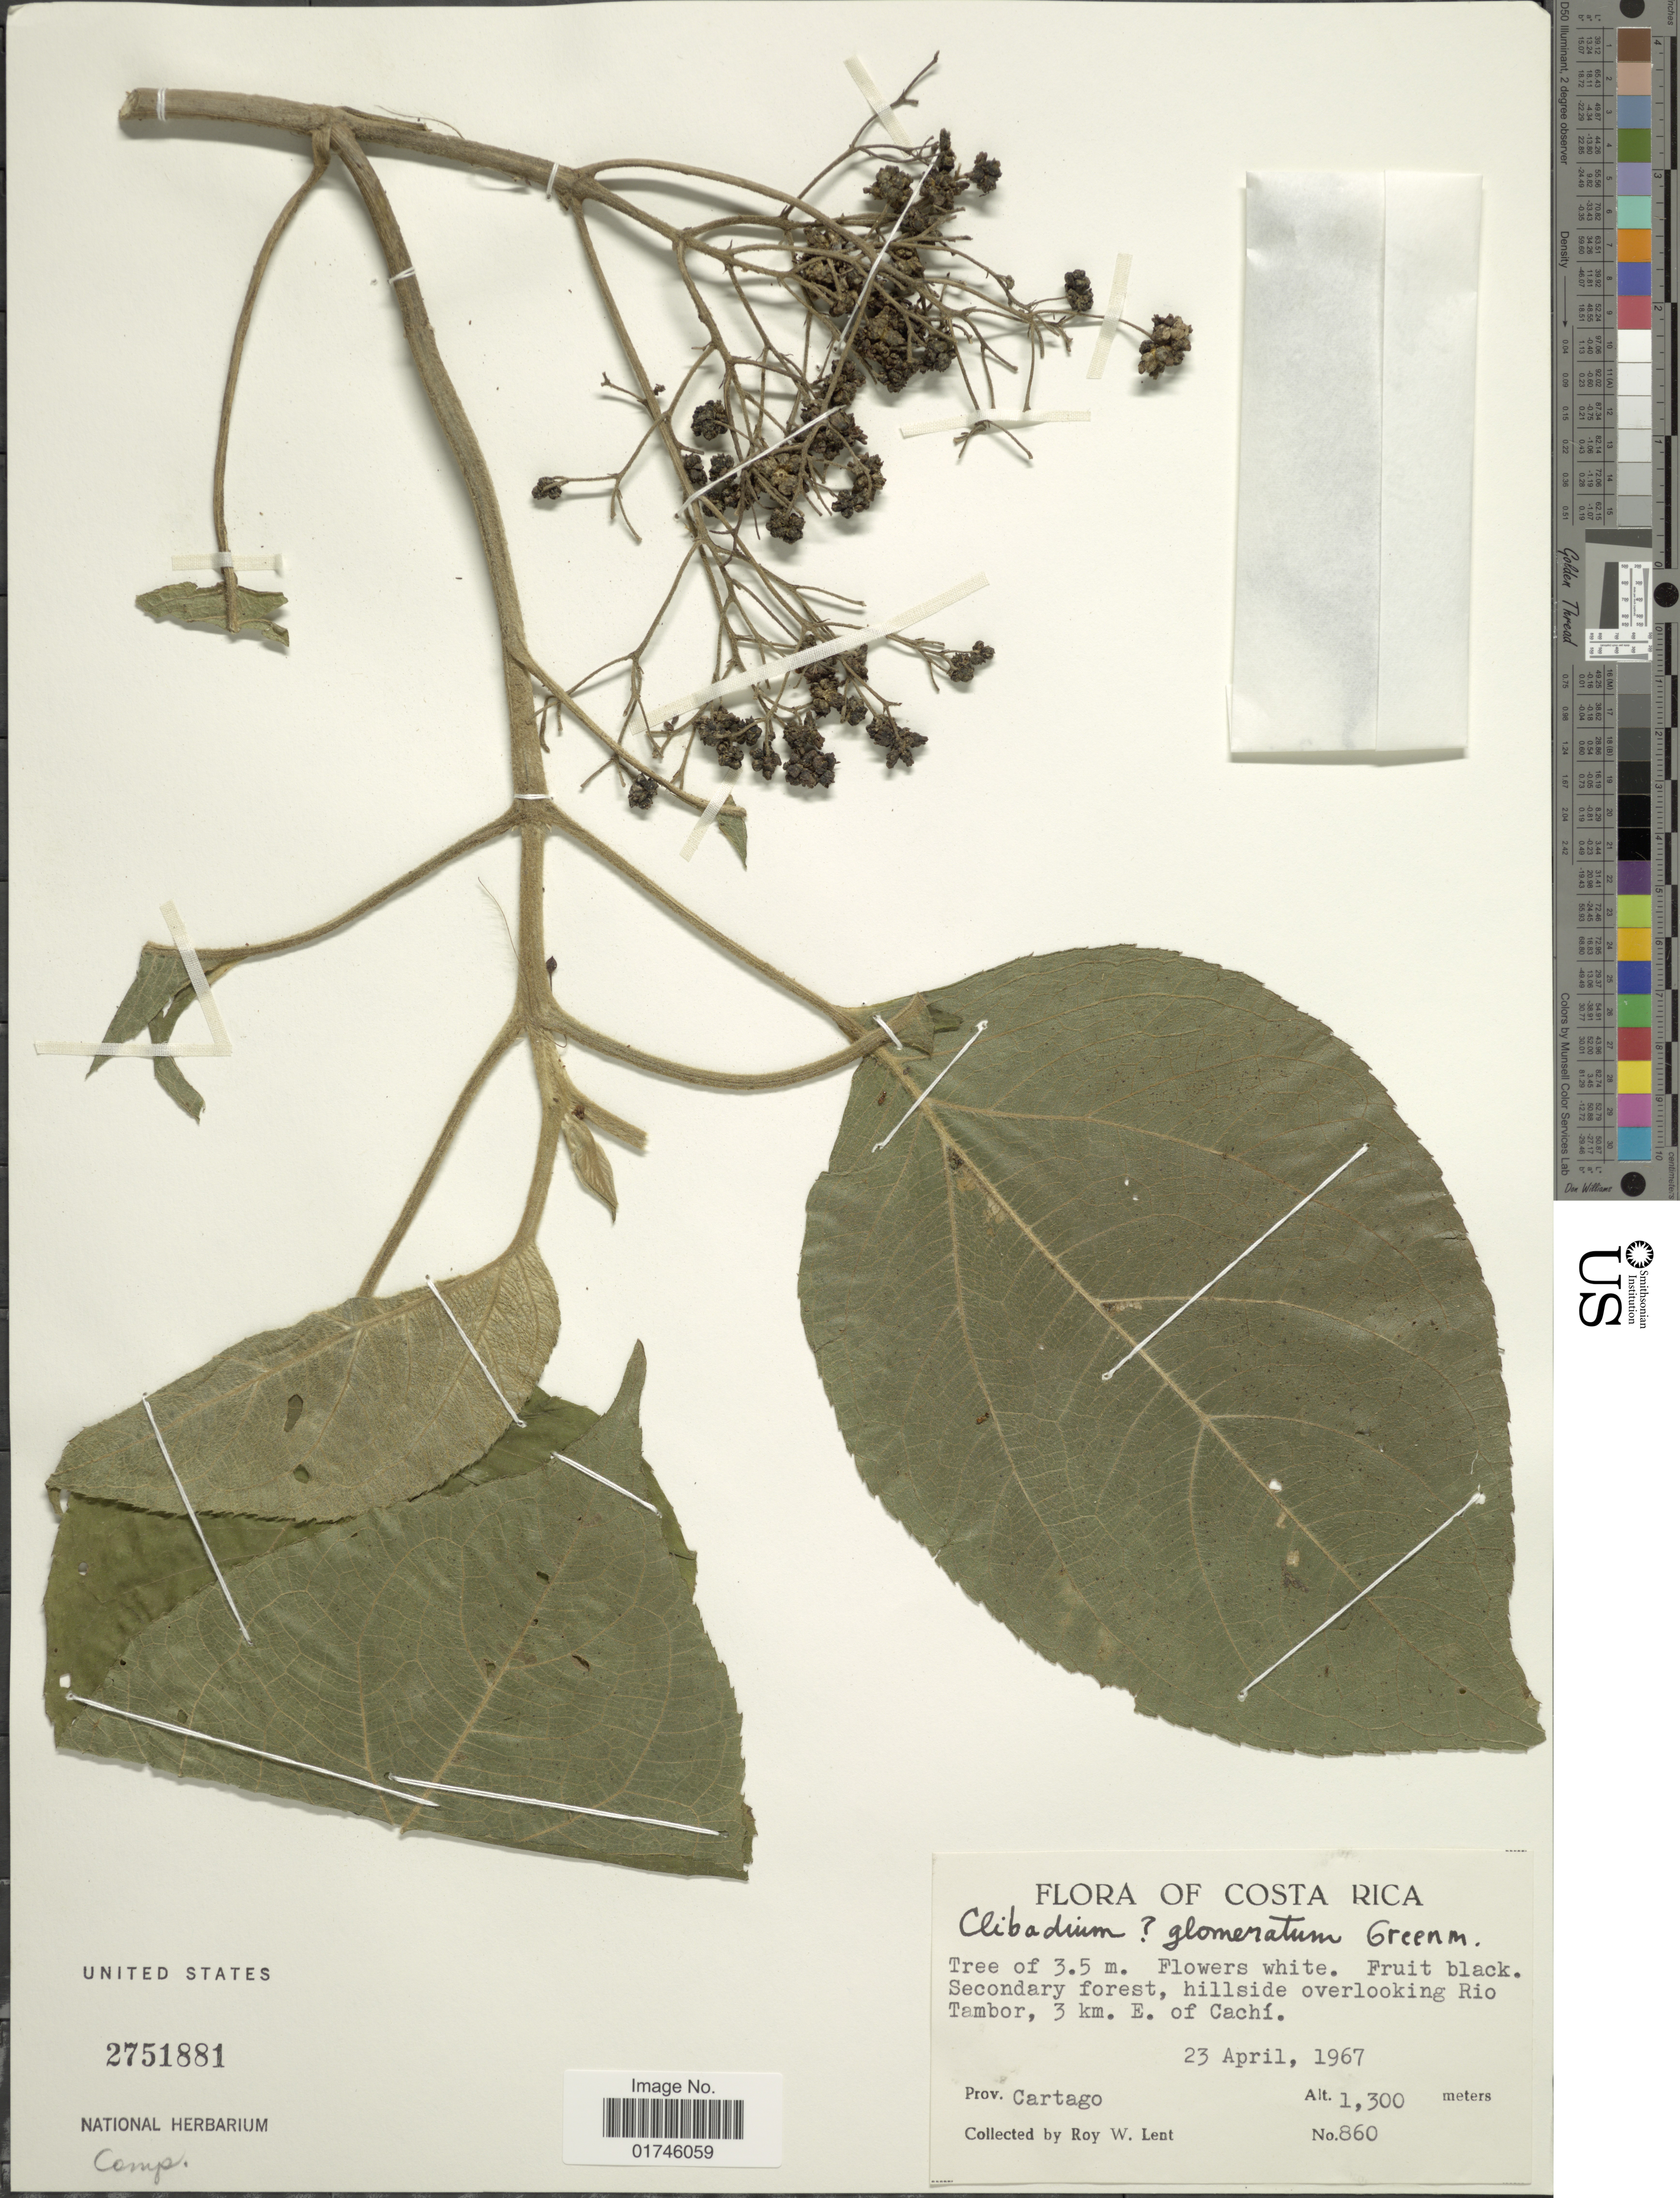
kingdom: Plantae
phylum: Tracheophyta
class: Magnoliopsida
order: Asterales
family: Asteraceae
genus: Clibadium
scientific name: Clibadium glomeratum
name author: Greenm.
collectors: R. W. Lent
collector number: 860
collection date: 1967-04-23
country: Costa Rica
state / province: Cartago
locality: Hillside overlooking Rio Tambor, 3 km E. of Cachi. Prov. Cartago.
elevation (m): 1300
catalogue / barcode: US 2751881